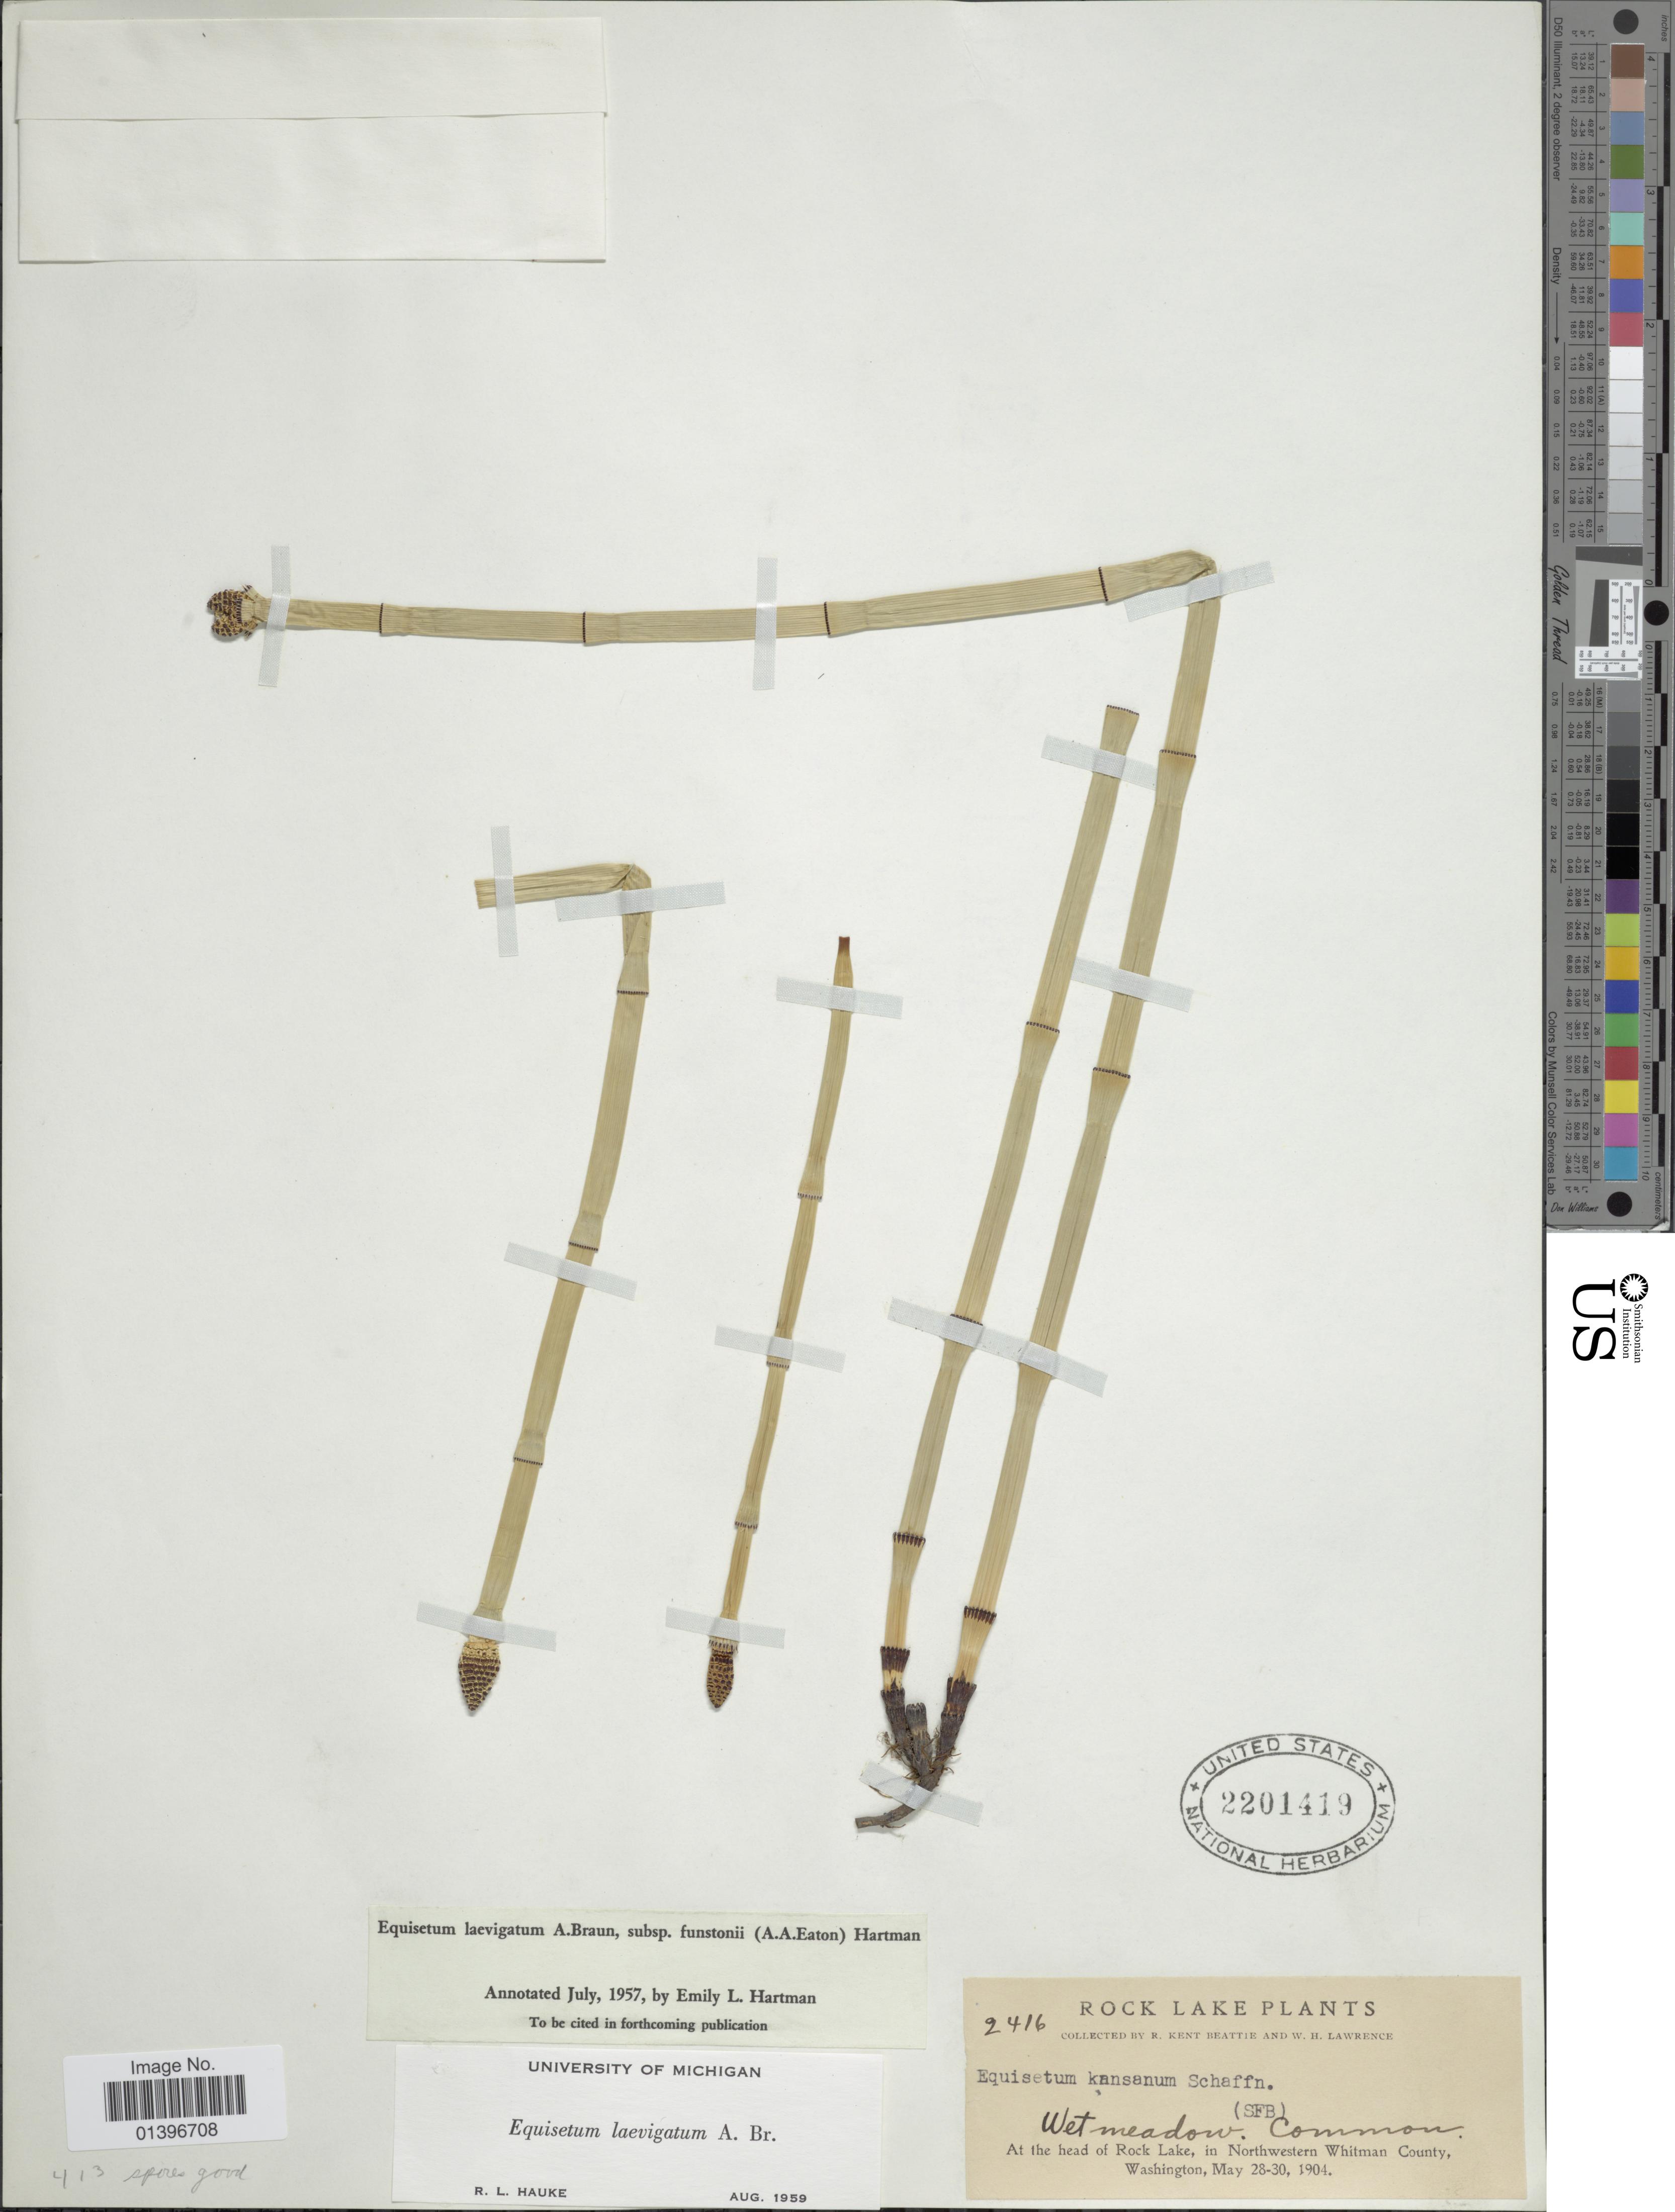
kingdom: Plantae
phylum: Tracheophyta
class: Polypodiopsida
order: Equisetales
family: Equisetaceae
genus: Equisetum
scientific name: Equisetum laevigatum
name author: A. Braun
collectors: R. K. Beattie & W. Lawrence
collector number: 2416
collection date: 1904-05-28/1904-05-30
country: United States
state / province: Washington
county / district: Whitman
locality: Rock Lake plants. At the head of Rock Lake, in Northwestern Whitman County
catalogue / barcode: US 2201419